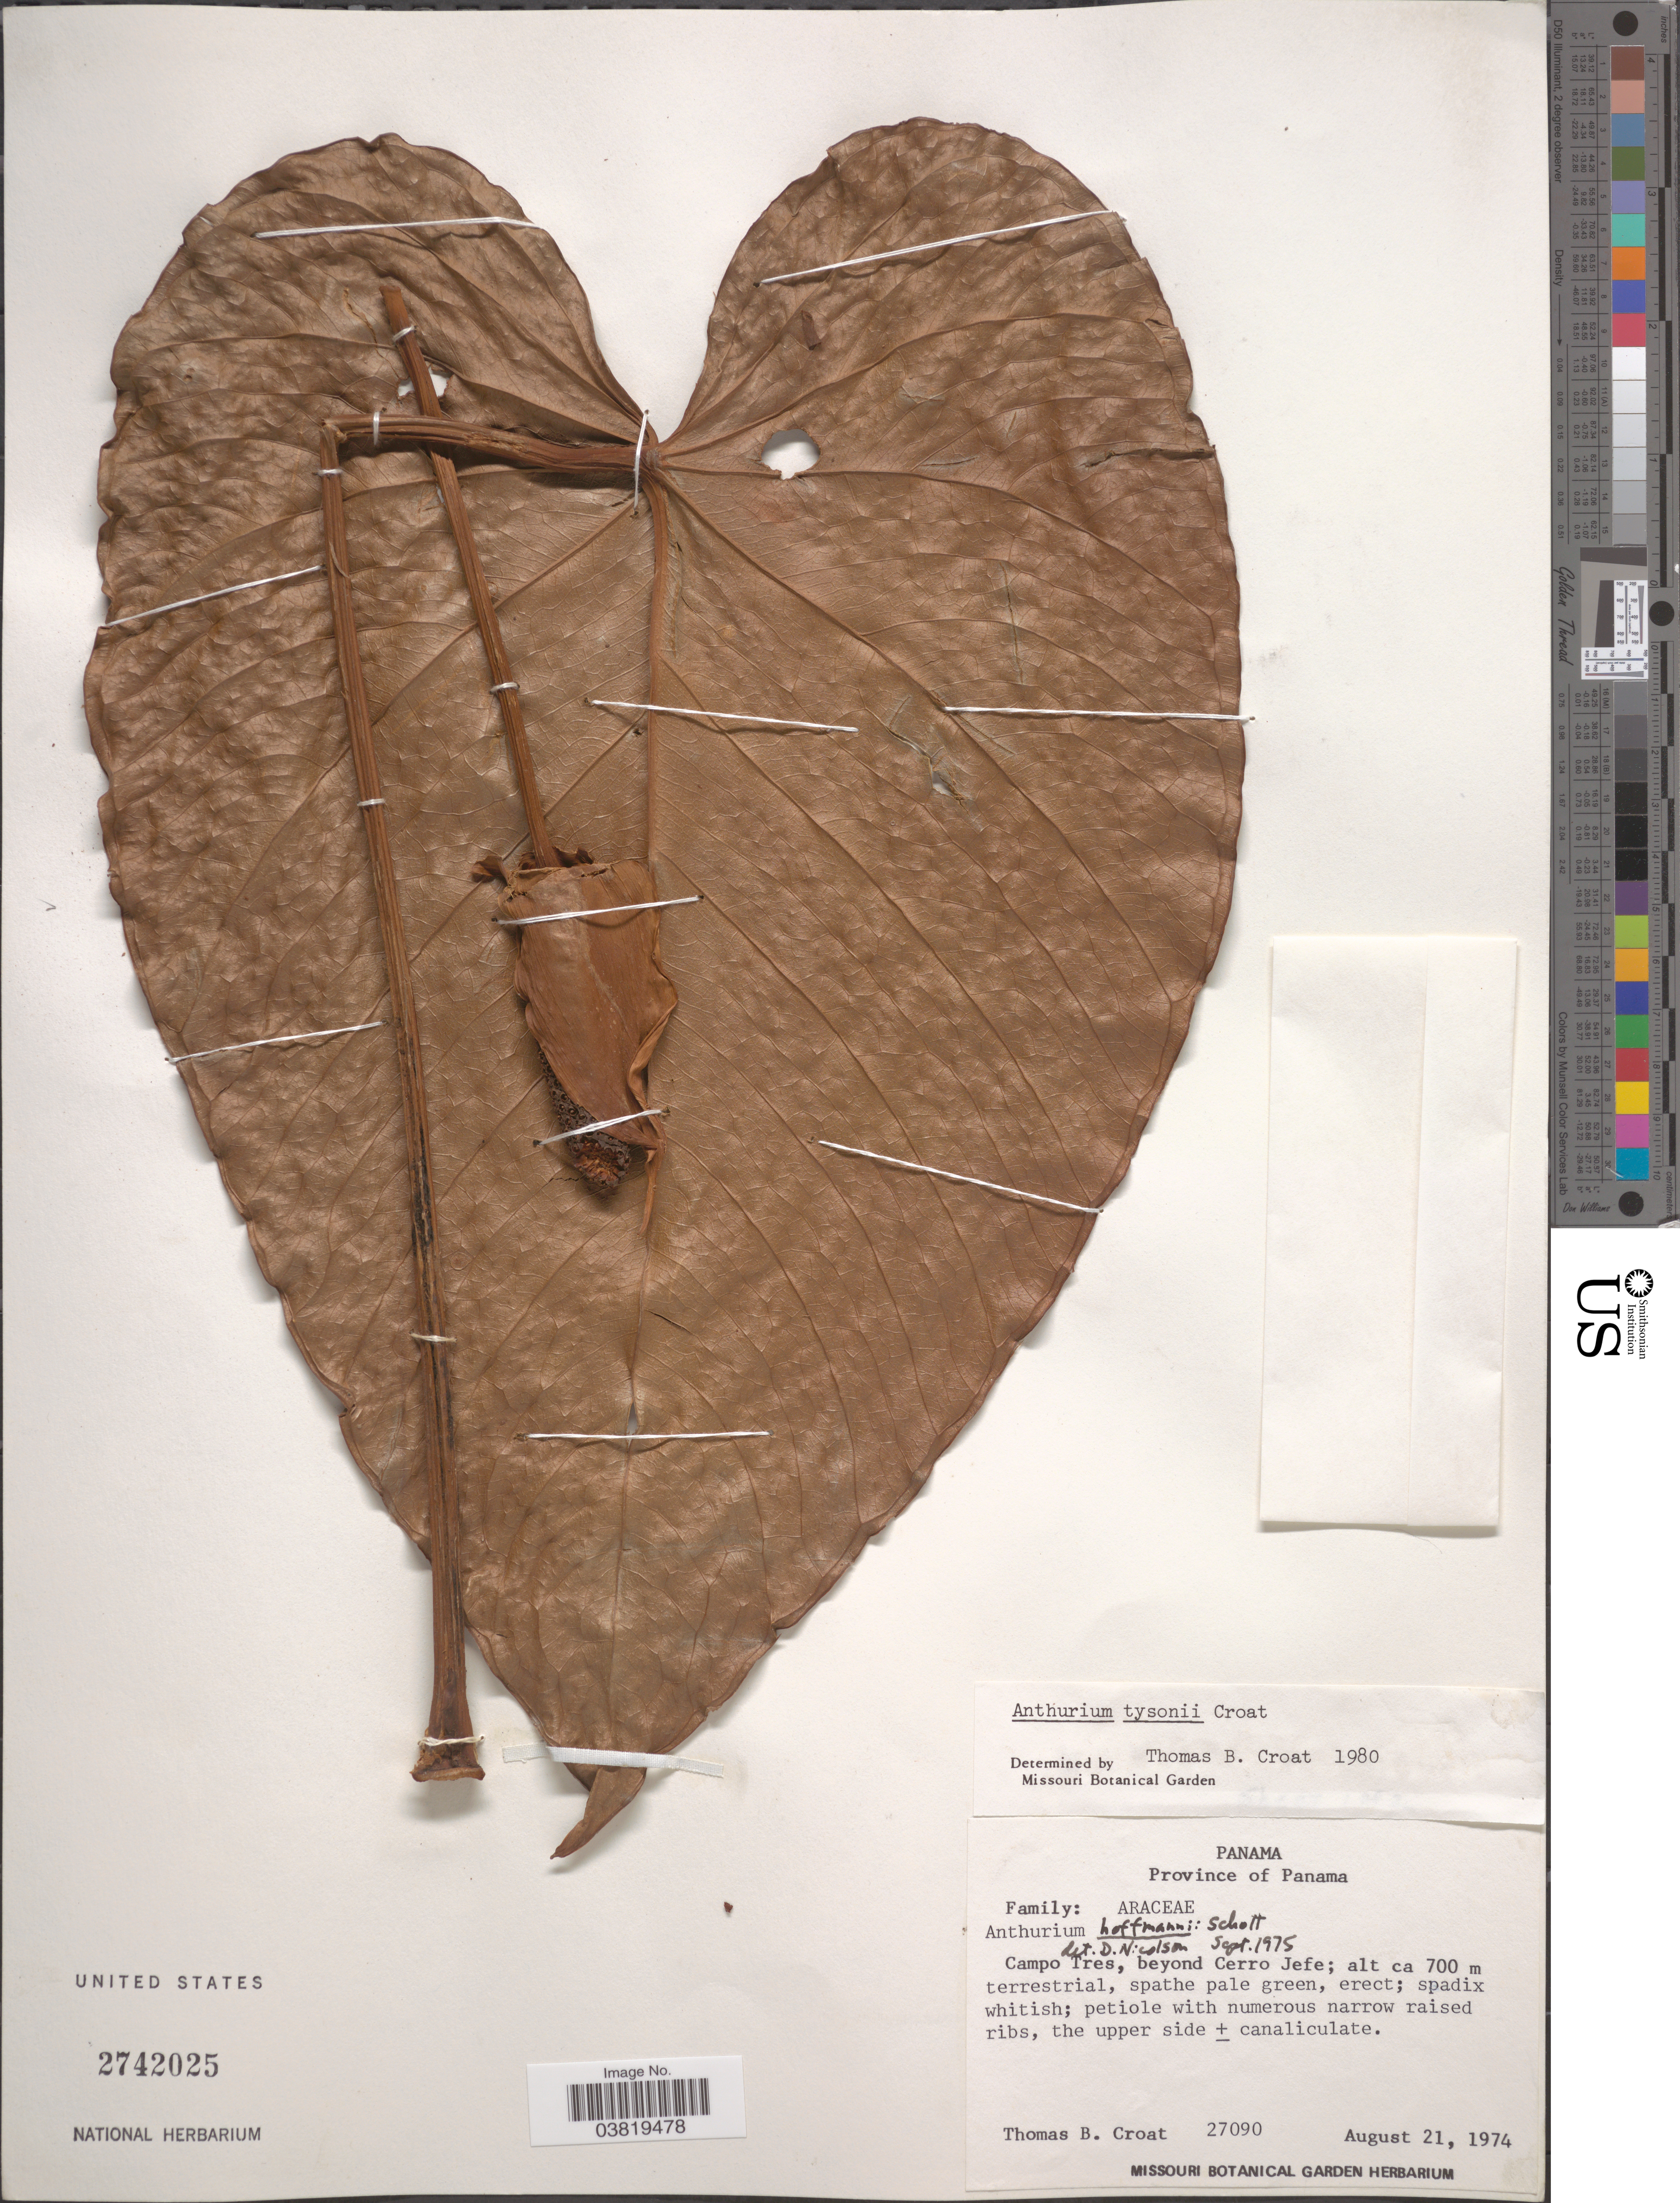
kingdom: Plantae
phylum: Tracheophyta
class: Liliopsida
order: Alismatales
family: Araceae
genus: Anthurium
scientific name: Anthurium tysonii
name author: Croat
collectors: T. B. Croat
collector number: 27090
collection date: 1974-08-21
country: Panama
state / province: Panamá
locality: Camp Tres, beyond Cerro Jefe.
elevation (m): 700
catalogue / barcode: US 2742025